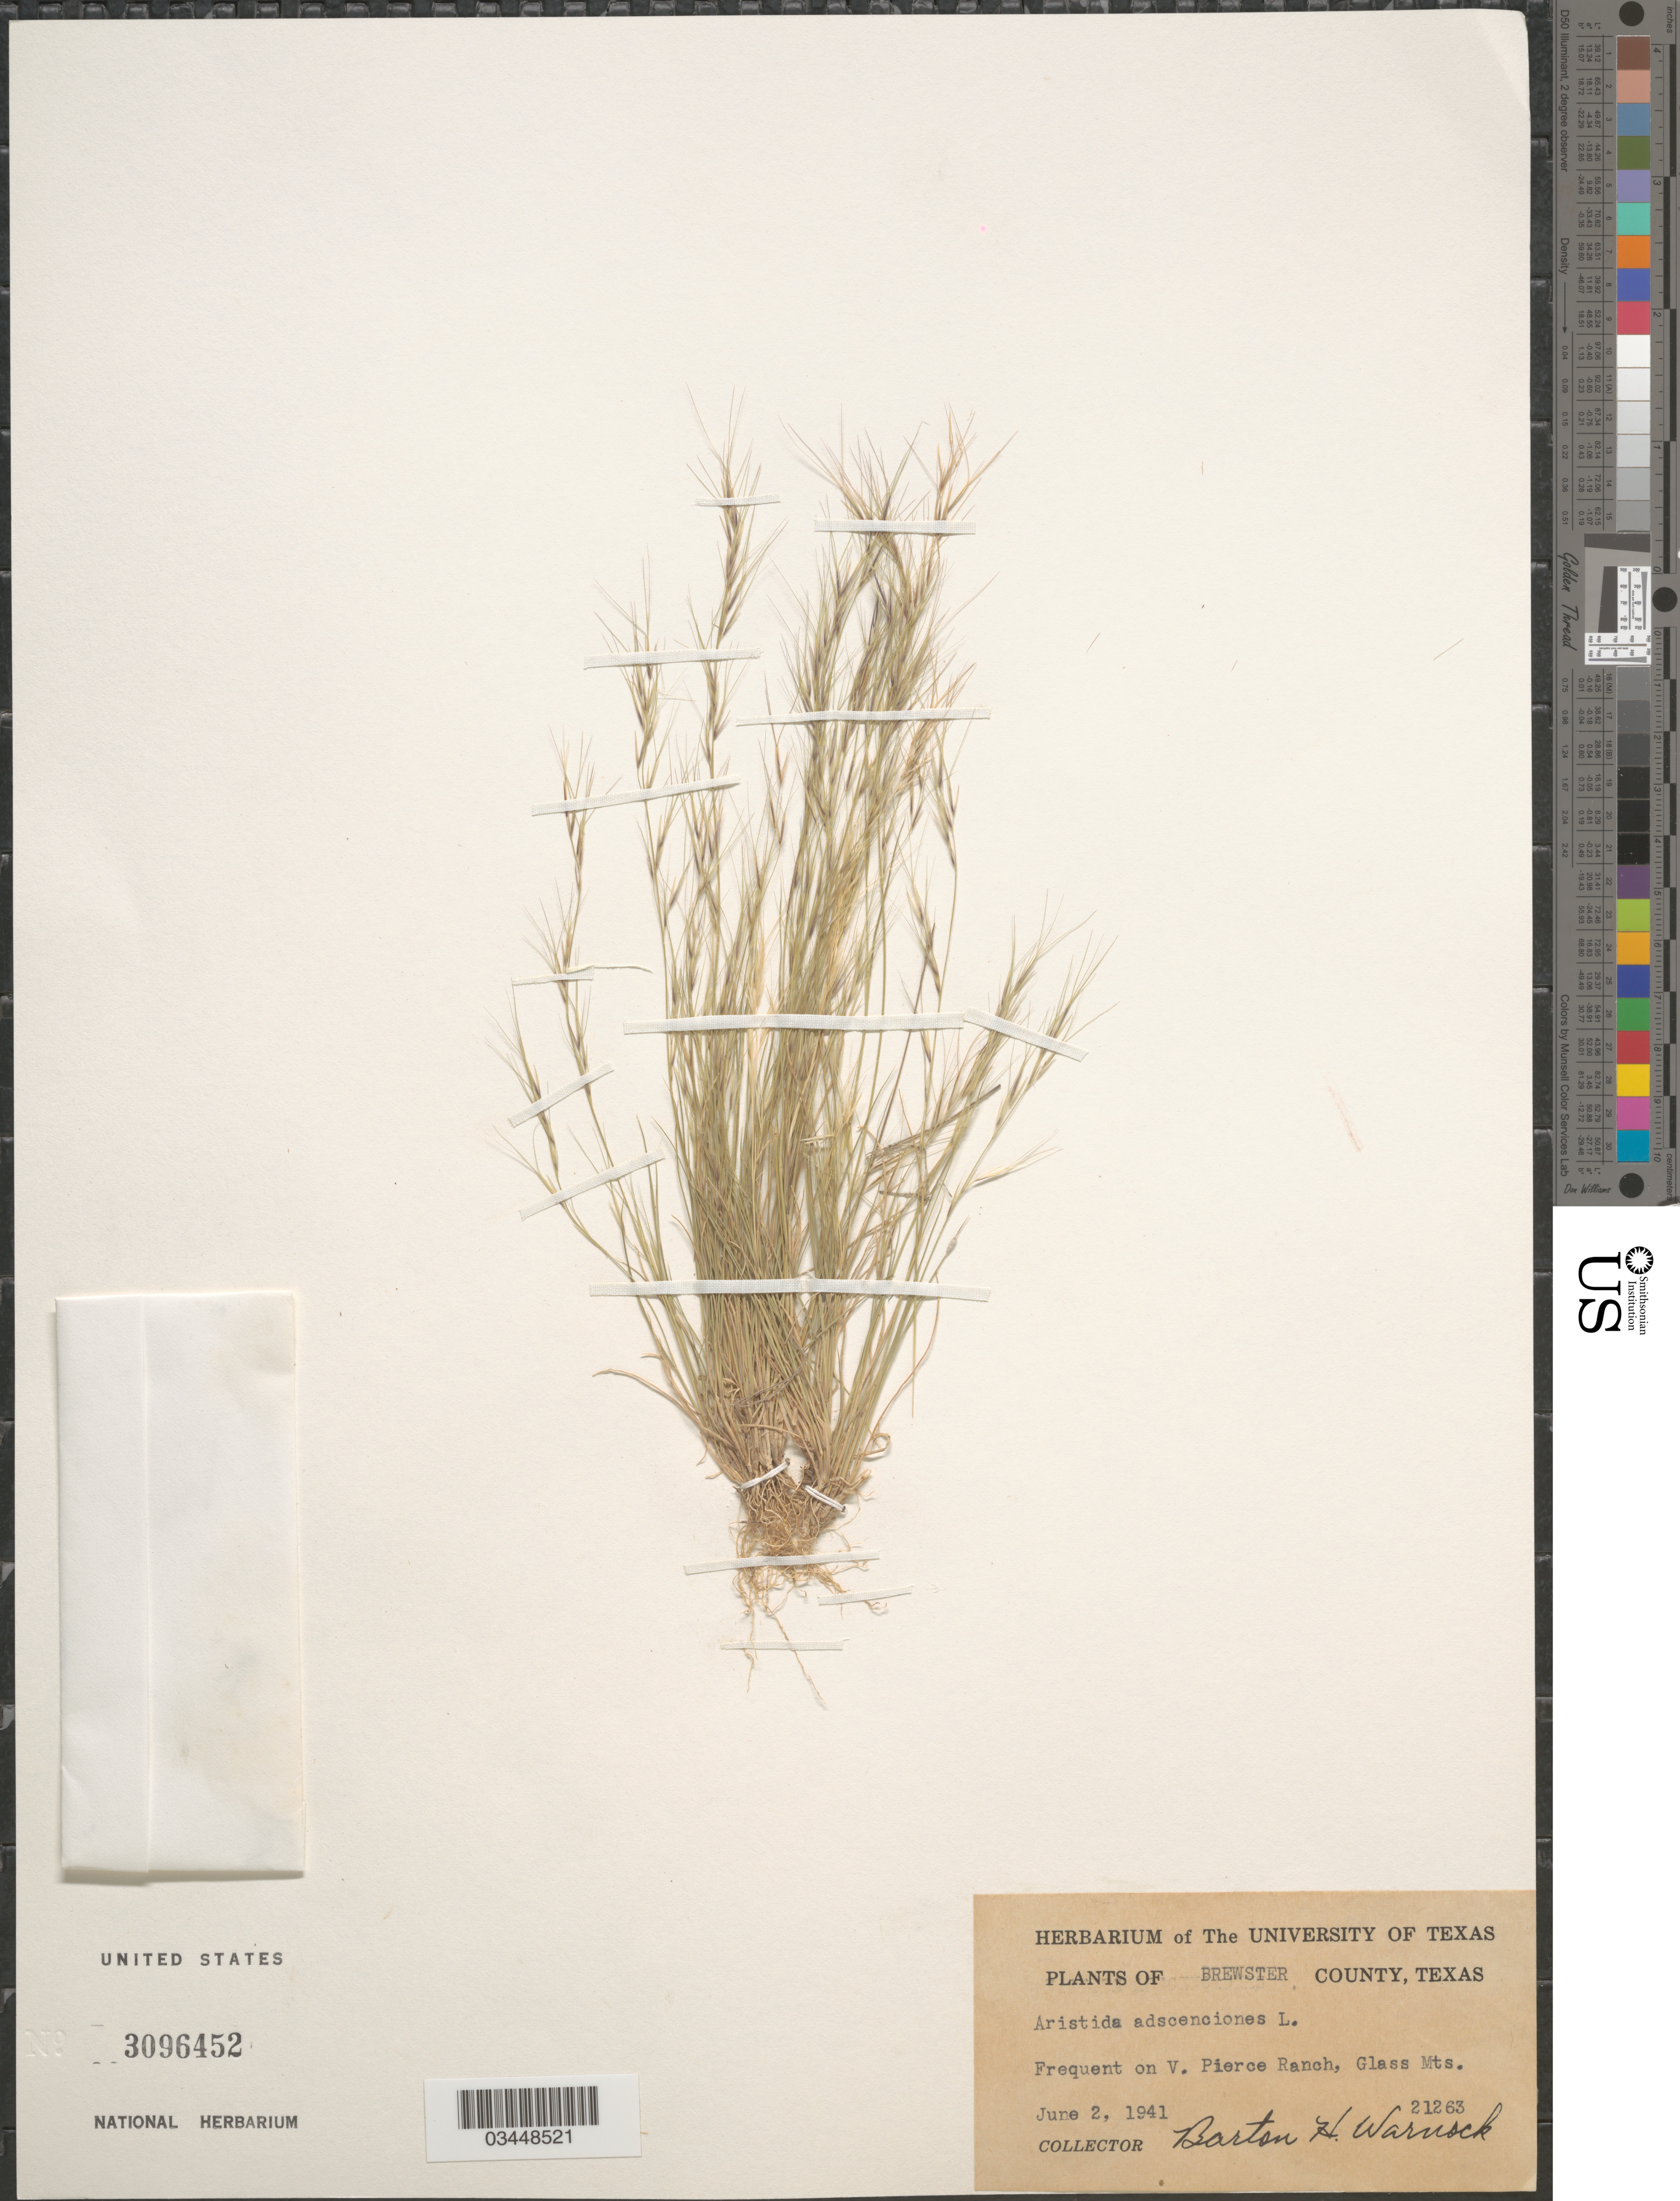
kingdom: Plantae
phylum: Tracheophyta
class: Liliopsida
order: Poales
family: Poaceae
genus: Aristida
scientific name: Aristida adscensionis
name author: L.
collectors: B. H. Warnock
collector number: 21263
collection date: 1941-06-02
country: United States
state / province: Texas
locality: Brewster County. Frequent on V. Pierce Ranch, Glass Mts.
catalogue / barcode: US 3096452